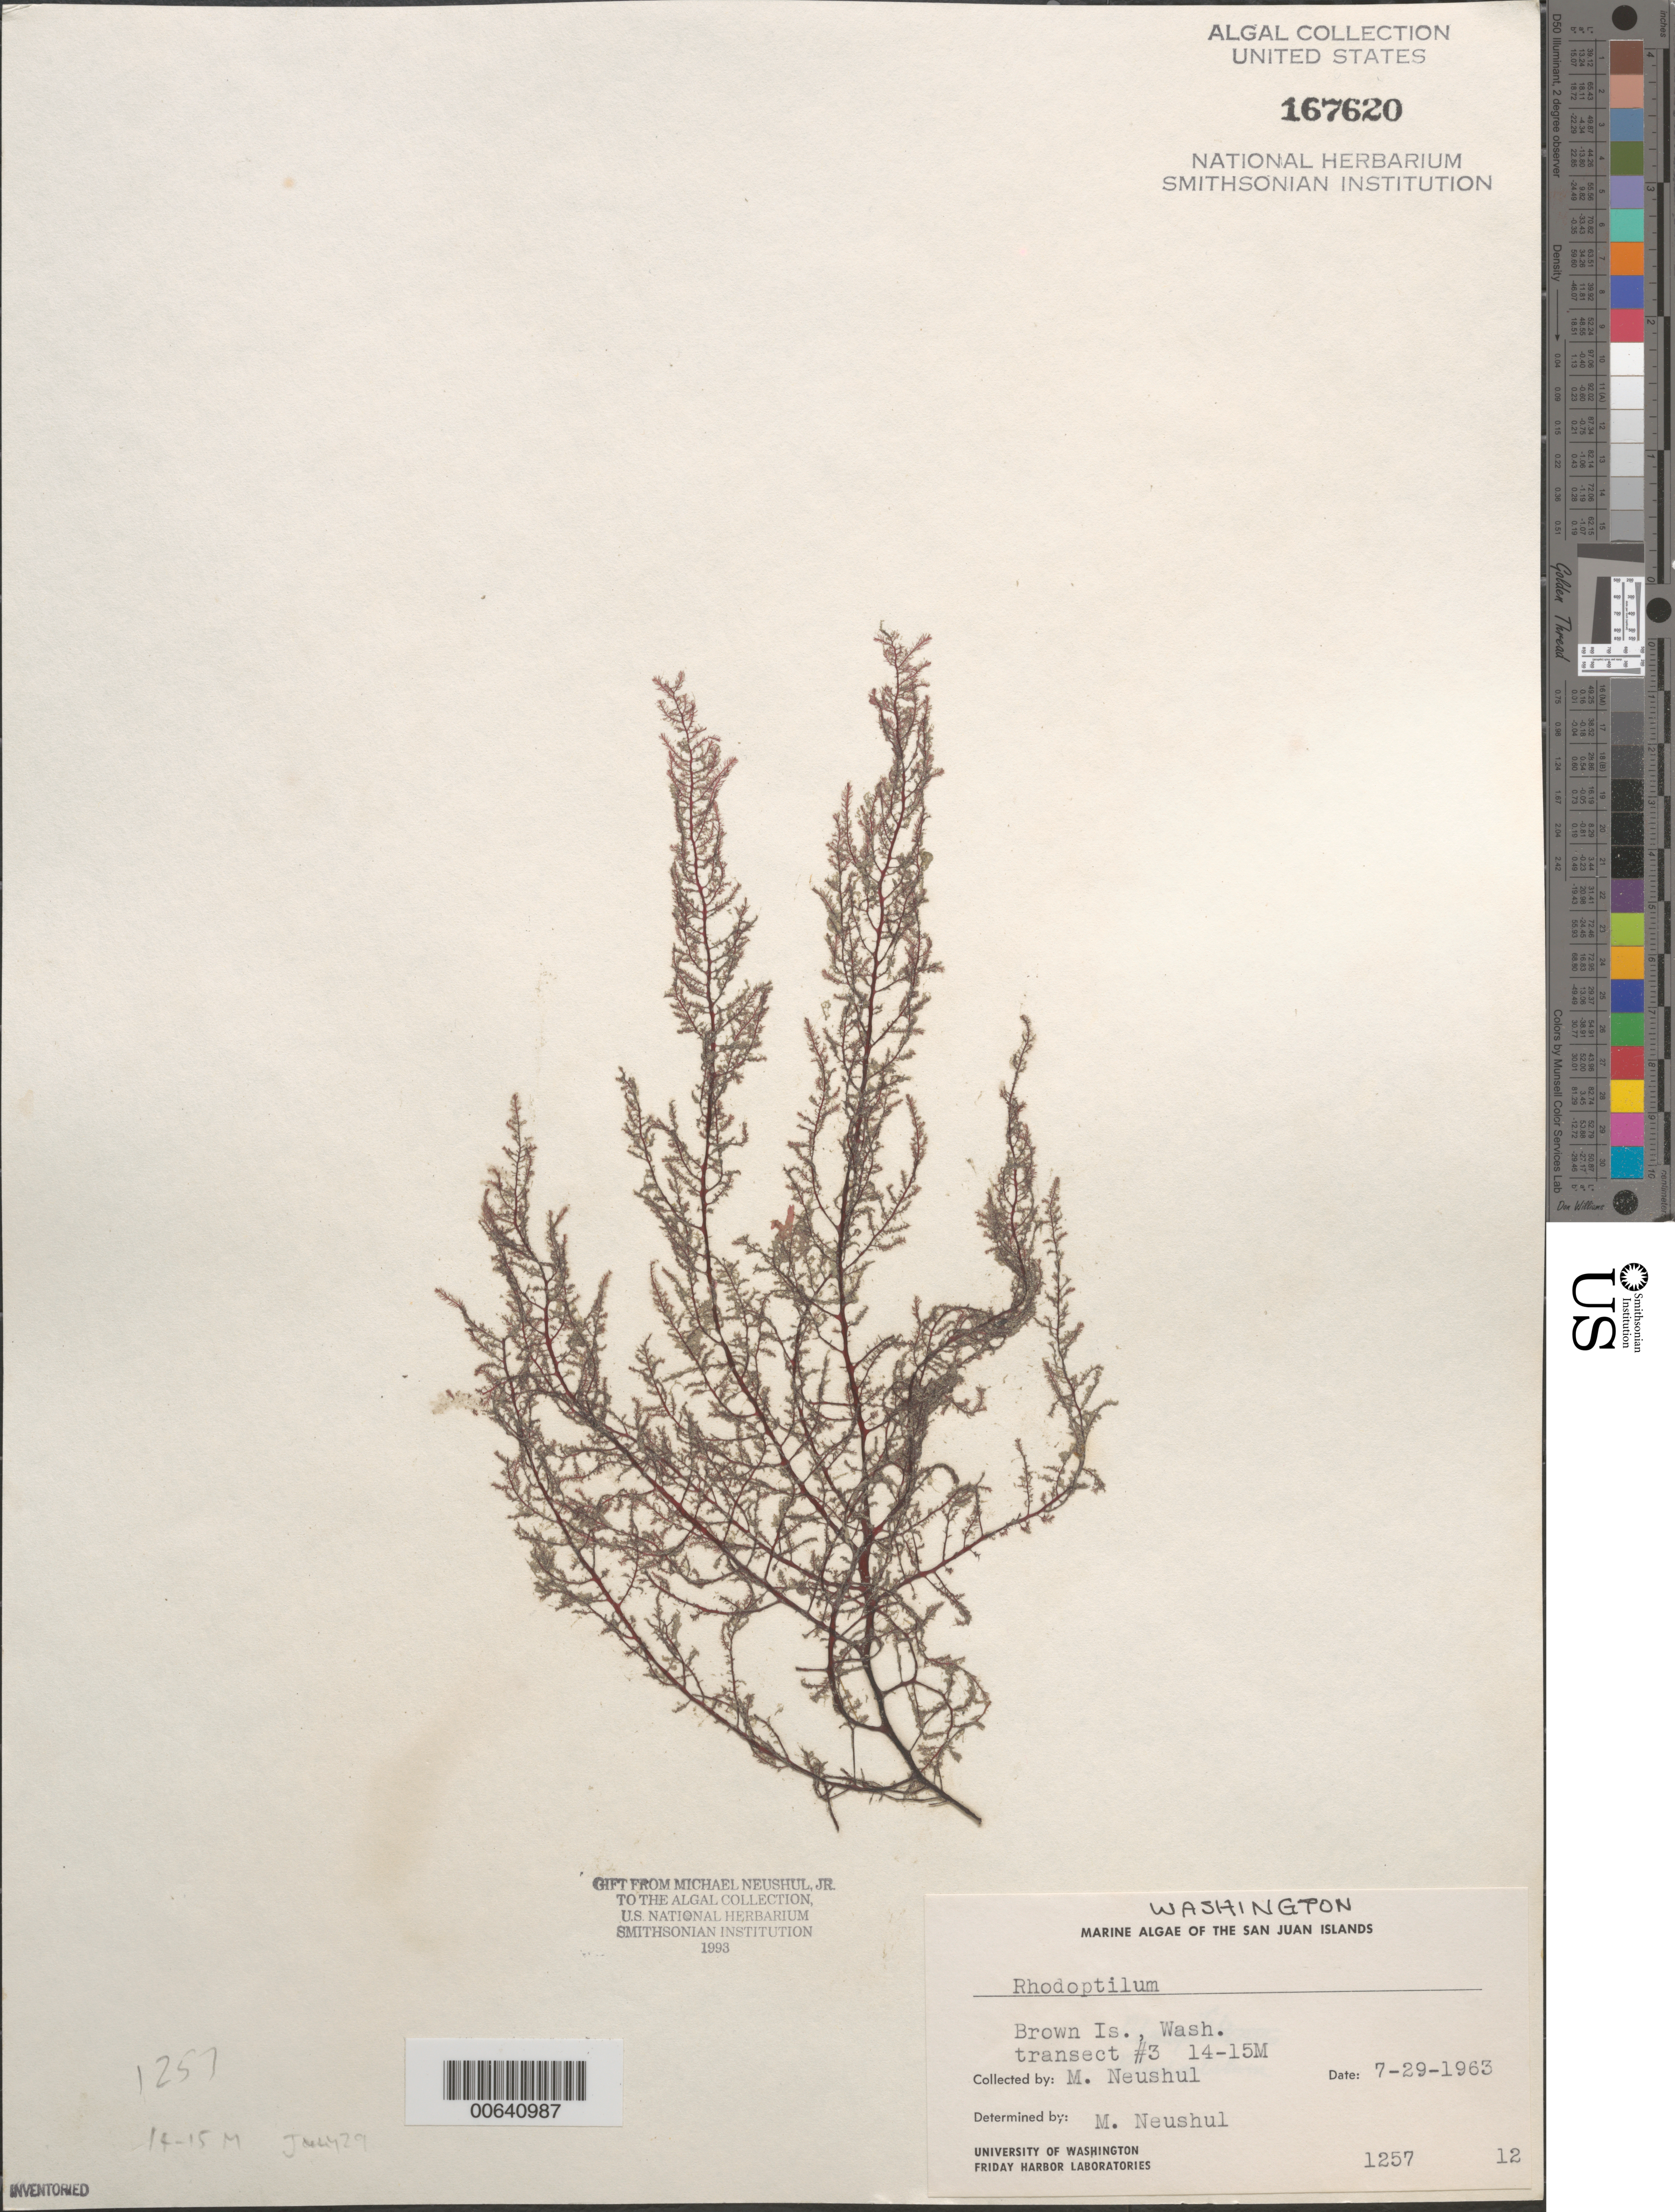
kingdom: Plantae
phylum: Rhodophyta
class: Florideophyceae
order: Ceramiales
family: Dasyaceae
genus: Rhodoptilum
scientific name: Rhodoptilum sp.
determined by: Neushul, M.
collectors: M. Neushul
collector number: Neushul 1257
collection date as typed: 29 Jul 1963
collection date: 1963-07-29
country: United States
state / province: Washington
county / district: San Juan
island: Brown Island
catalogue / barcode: US 167620